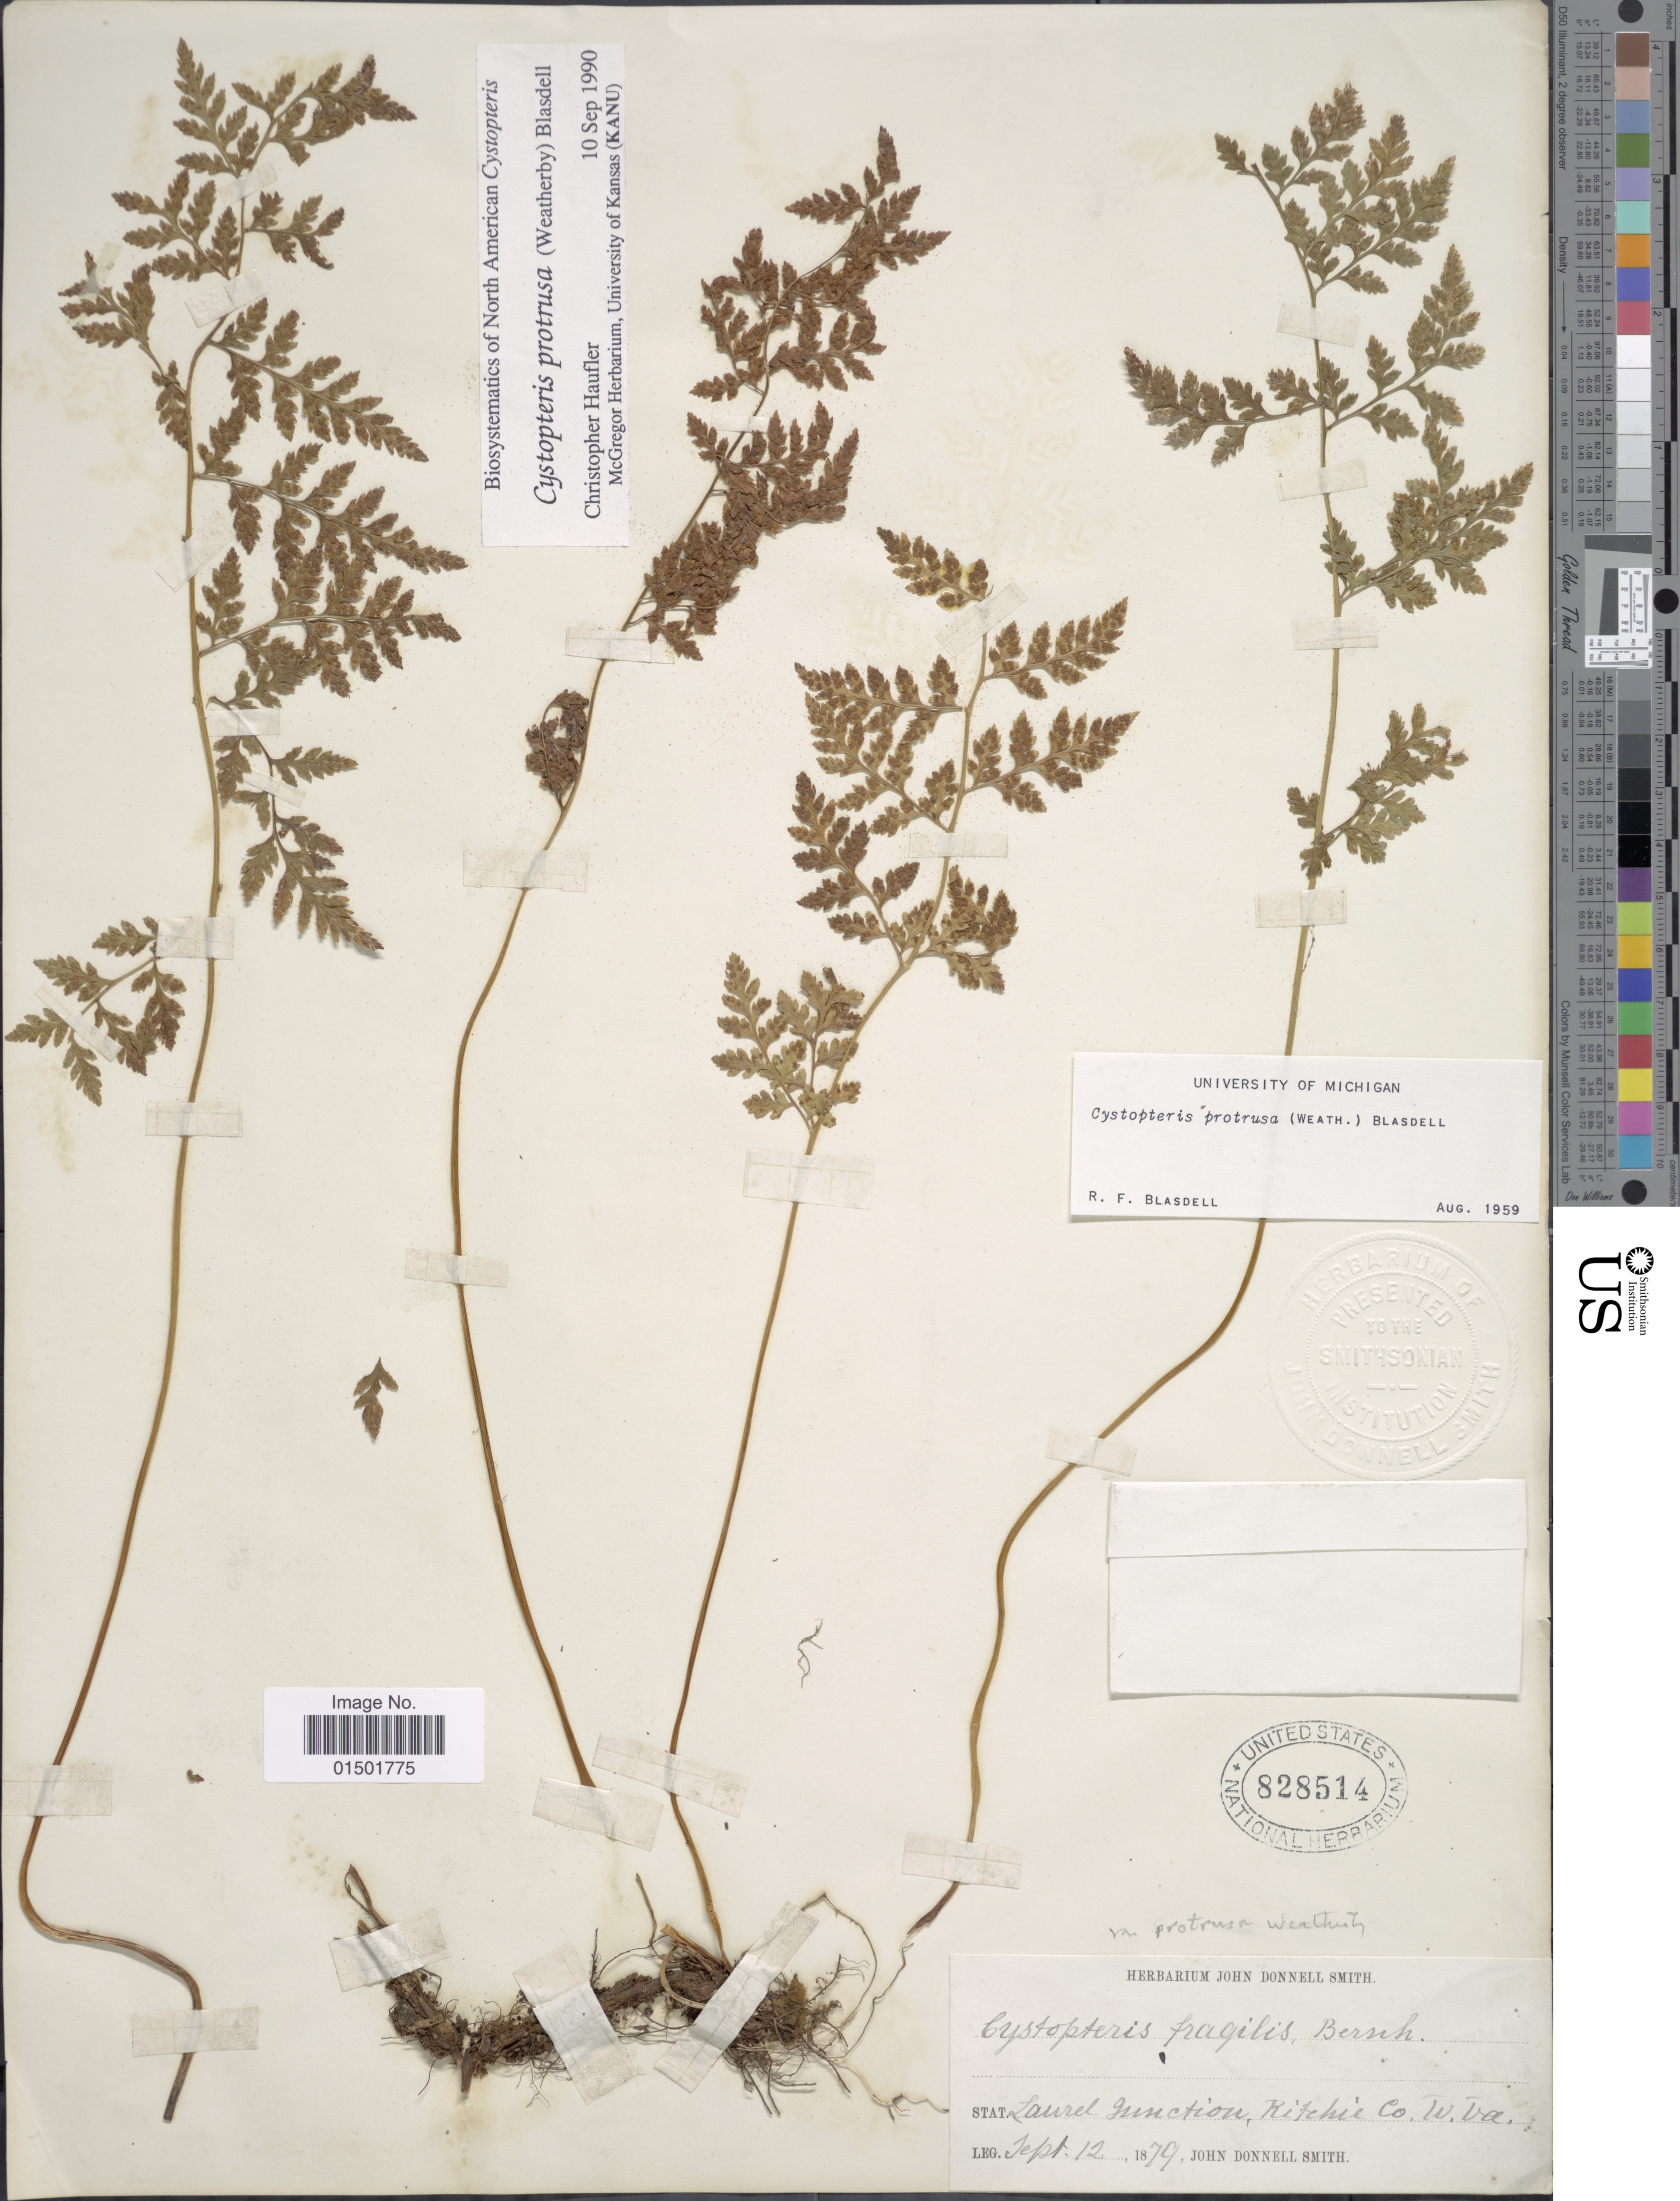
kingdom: Plantae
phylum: Tracheophyta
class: Polypodiopsida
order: Polypodiales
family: Cystopteridaceae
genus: Cystopteris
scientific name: Cystopteris protrusa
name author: (Weath.) Blasdell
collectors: J. Donnell Smith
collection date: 1879-09-12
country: United States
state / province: West Virginia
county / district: Ritchie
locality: Laurel Junction, Ritchie Co.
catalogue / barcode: US 828514